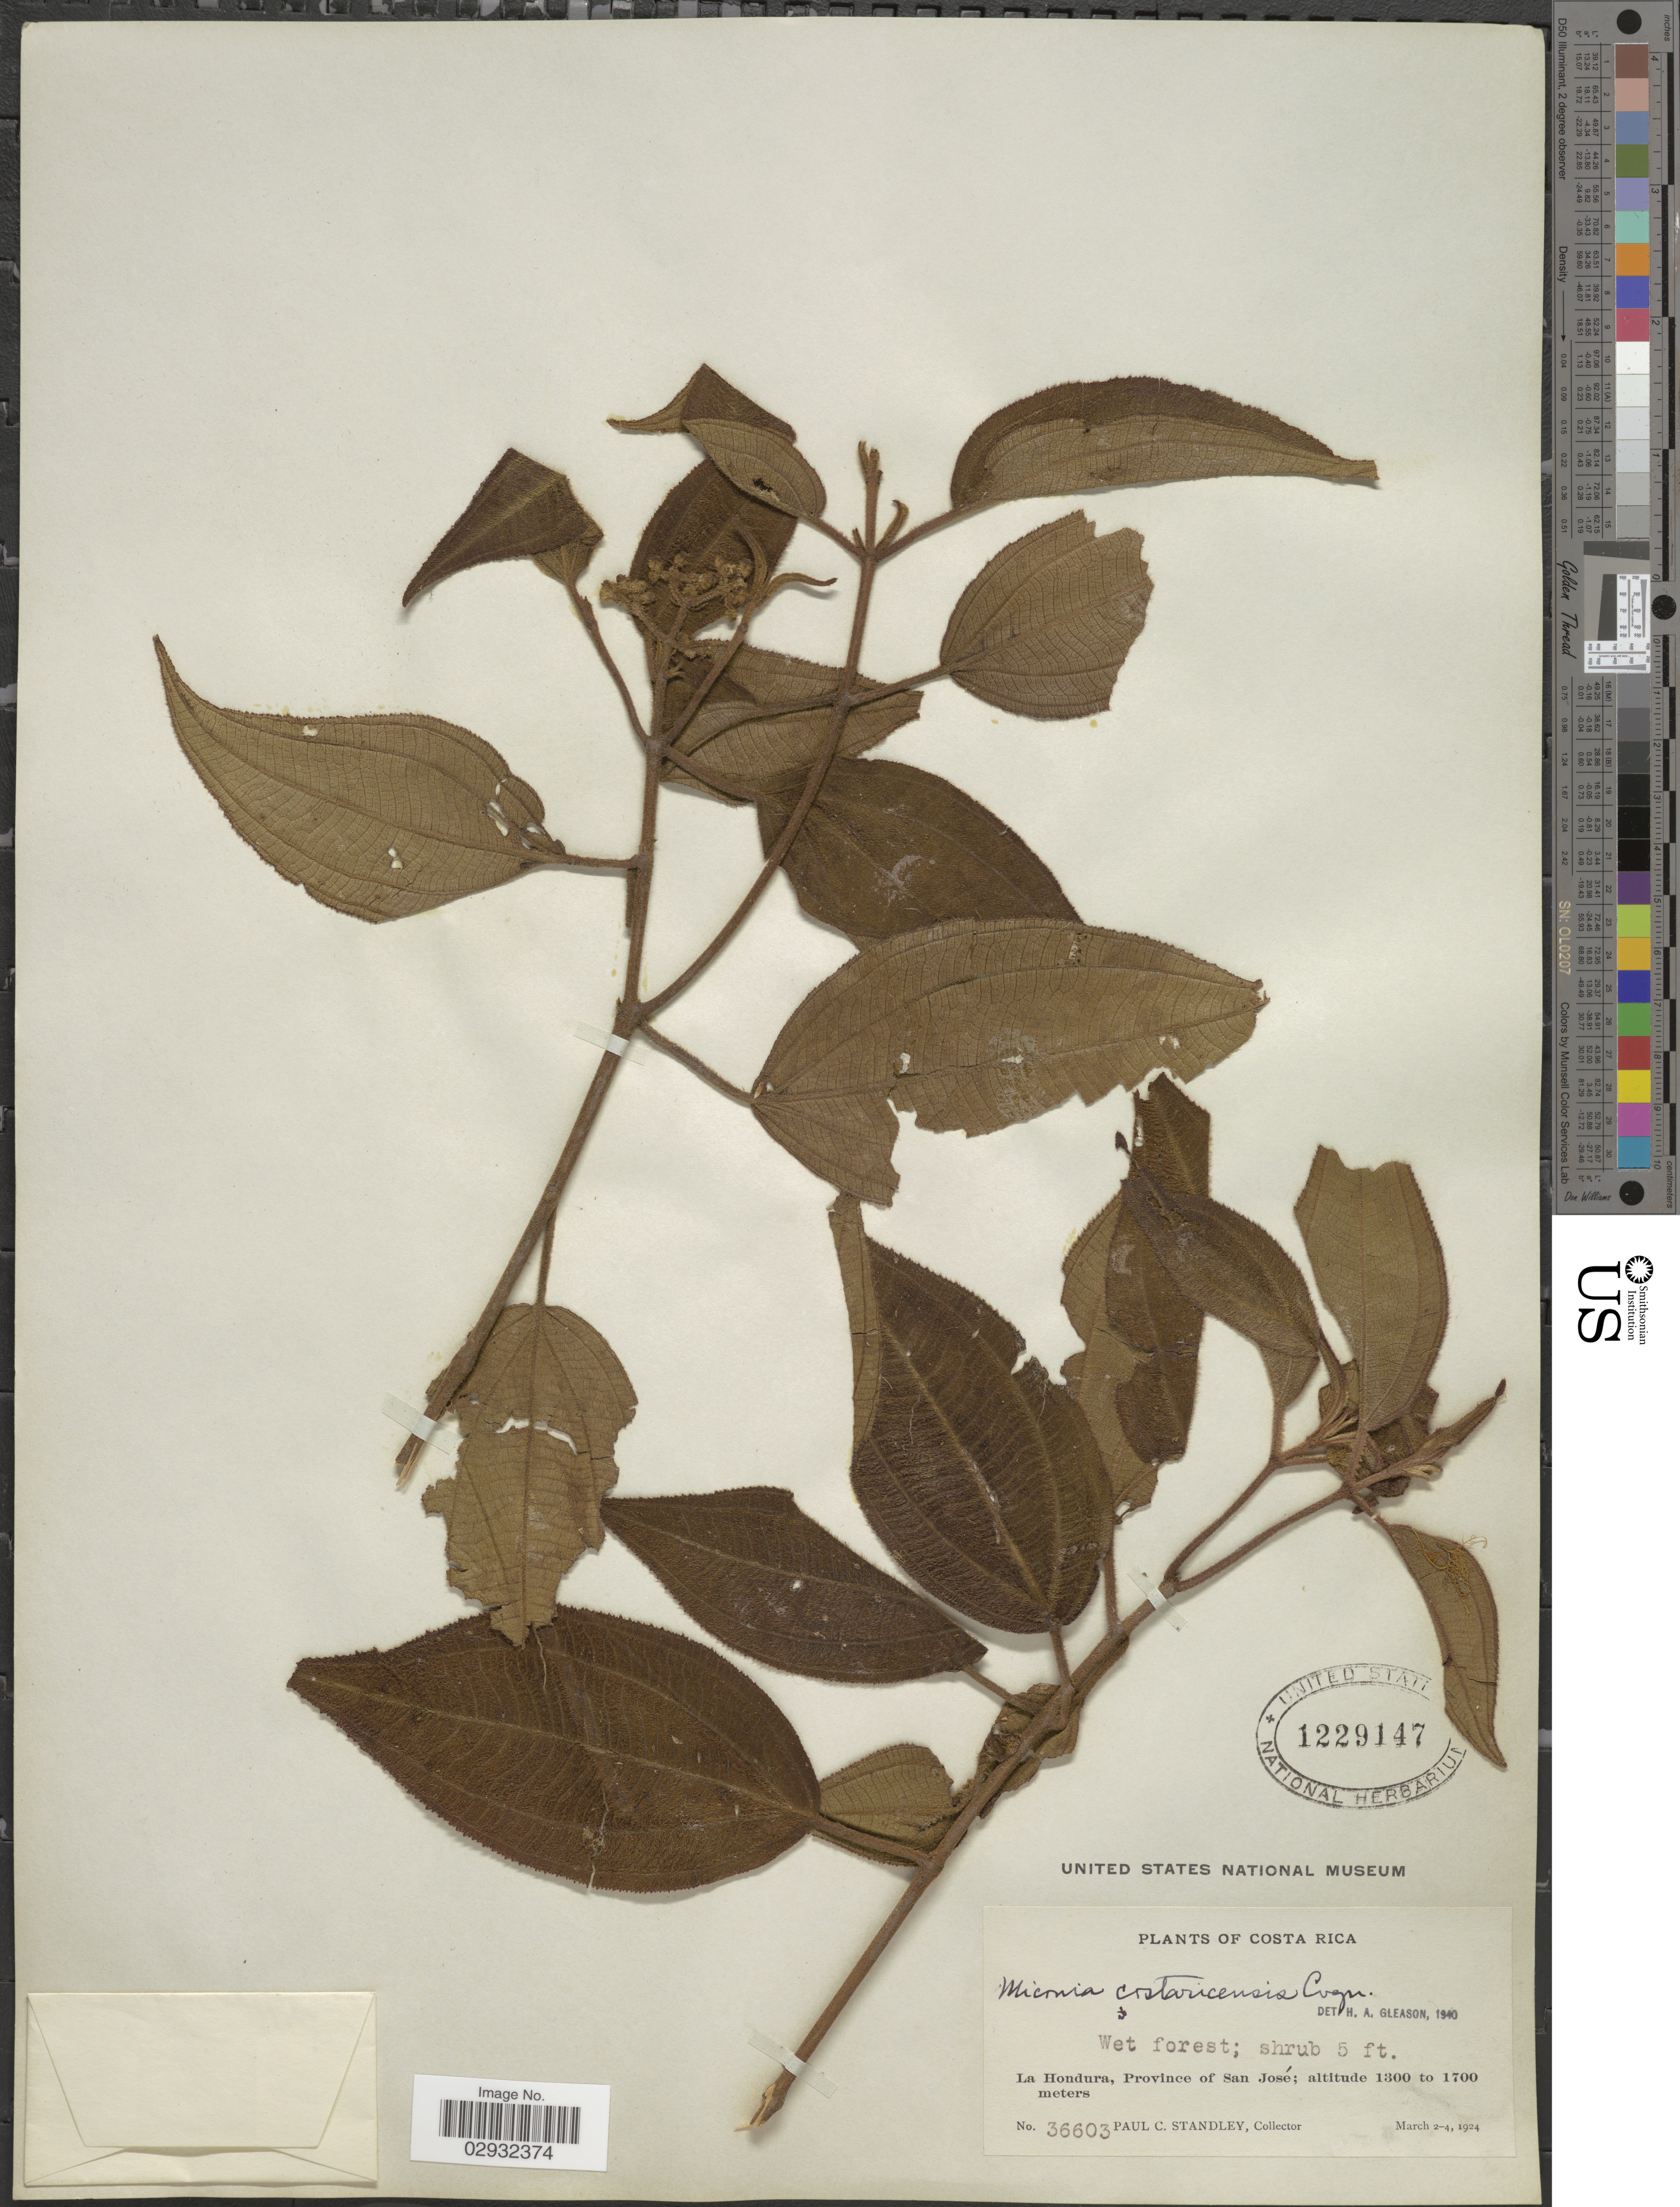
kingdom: Plantae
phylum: Tracheophyta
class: Magnoliopsida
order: Myrtales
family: Melastomataceae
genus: Miconia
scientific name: Miconia costaricensis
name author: Cogn.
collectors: P. C. Standley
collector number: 36603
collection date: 1924-03-02/1924-03-04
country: Costa Rica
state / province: San José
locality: La Hondura.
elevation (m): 1300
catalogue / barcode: US 1229147